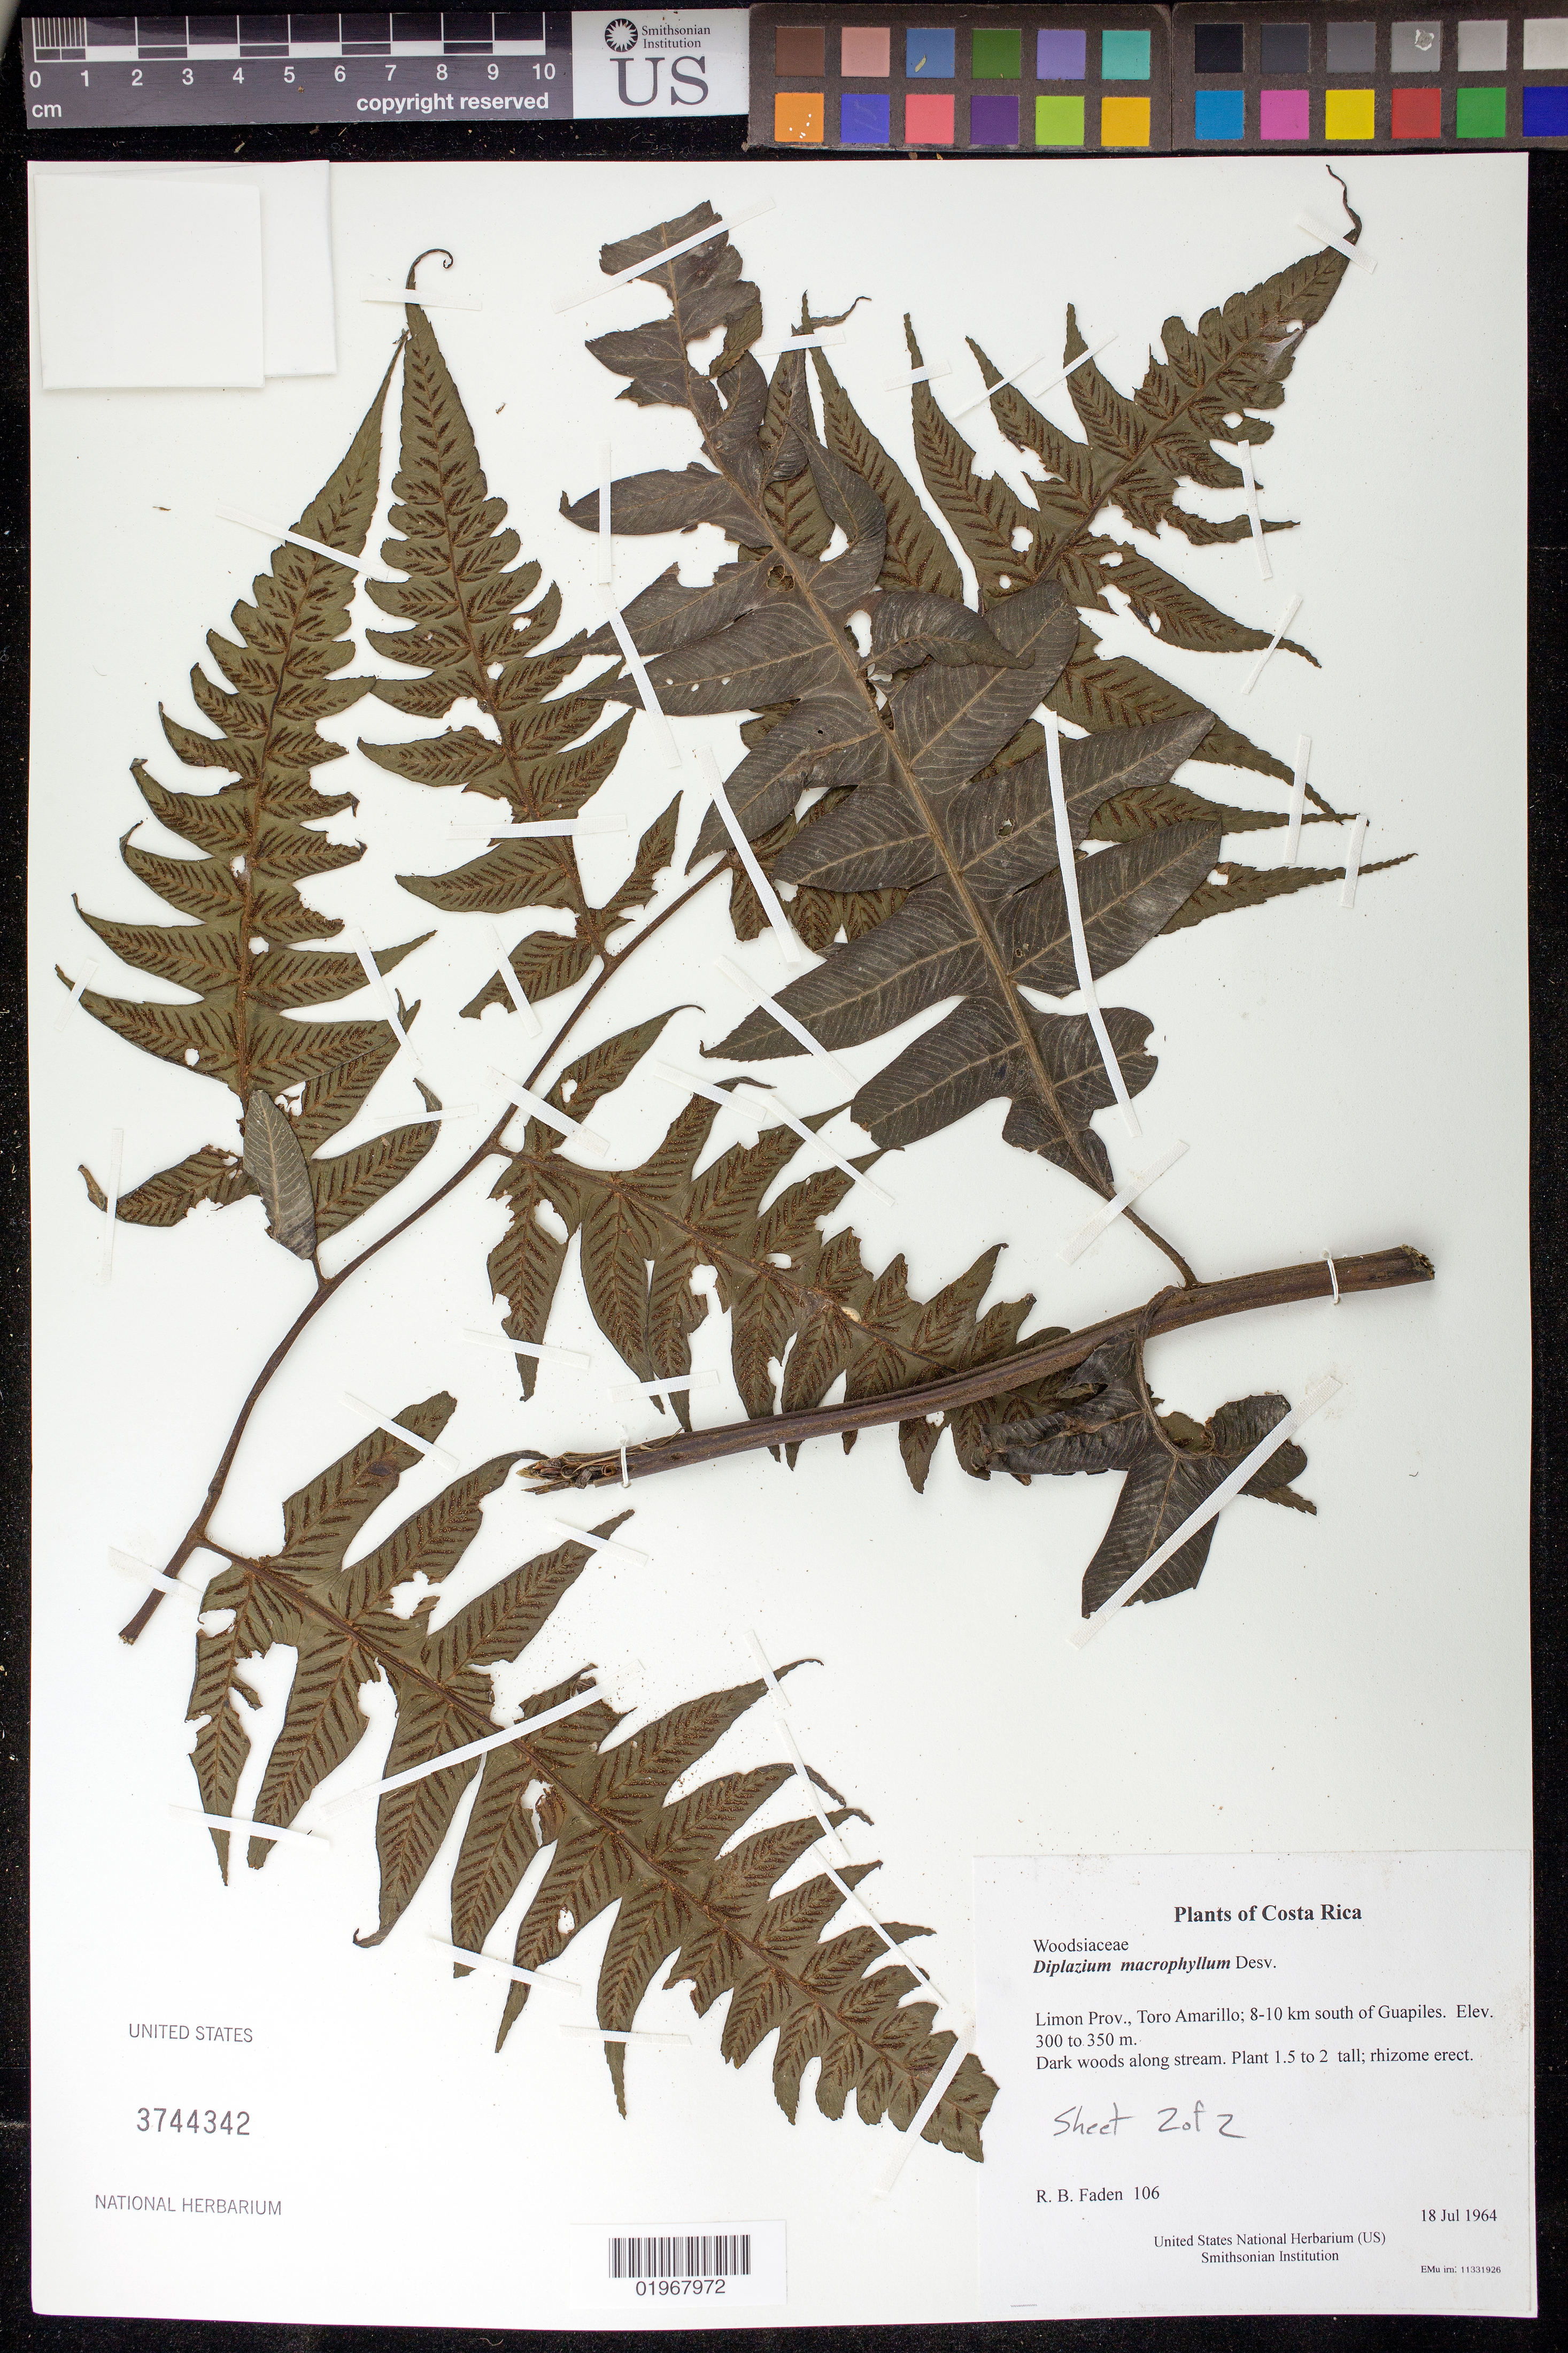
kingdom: Plantae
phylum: Tracheophyta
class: Polypodiopsida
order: Polypodiales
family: Athyriaceae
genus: Diplazium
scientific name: Diplazium macrophyllum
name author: Desv.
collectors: R. B. Faden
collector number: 106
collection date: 1964-07-18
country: Costa Rica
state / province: Limon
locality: Toro Amarillo; 8-10 km south of Guapiles.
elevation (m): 300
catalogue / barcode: US 3744342